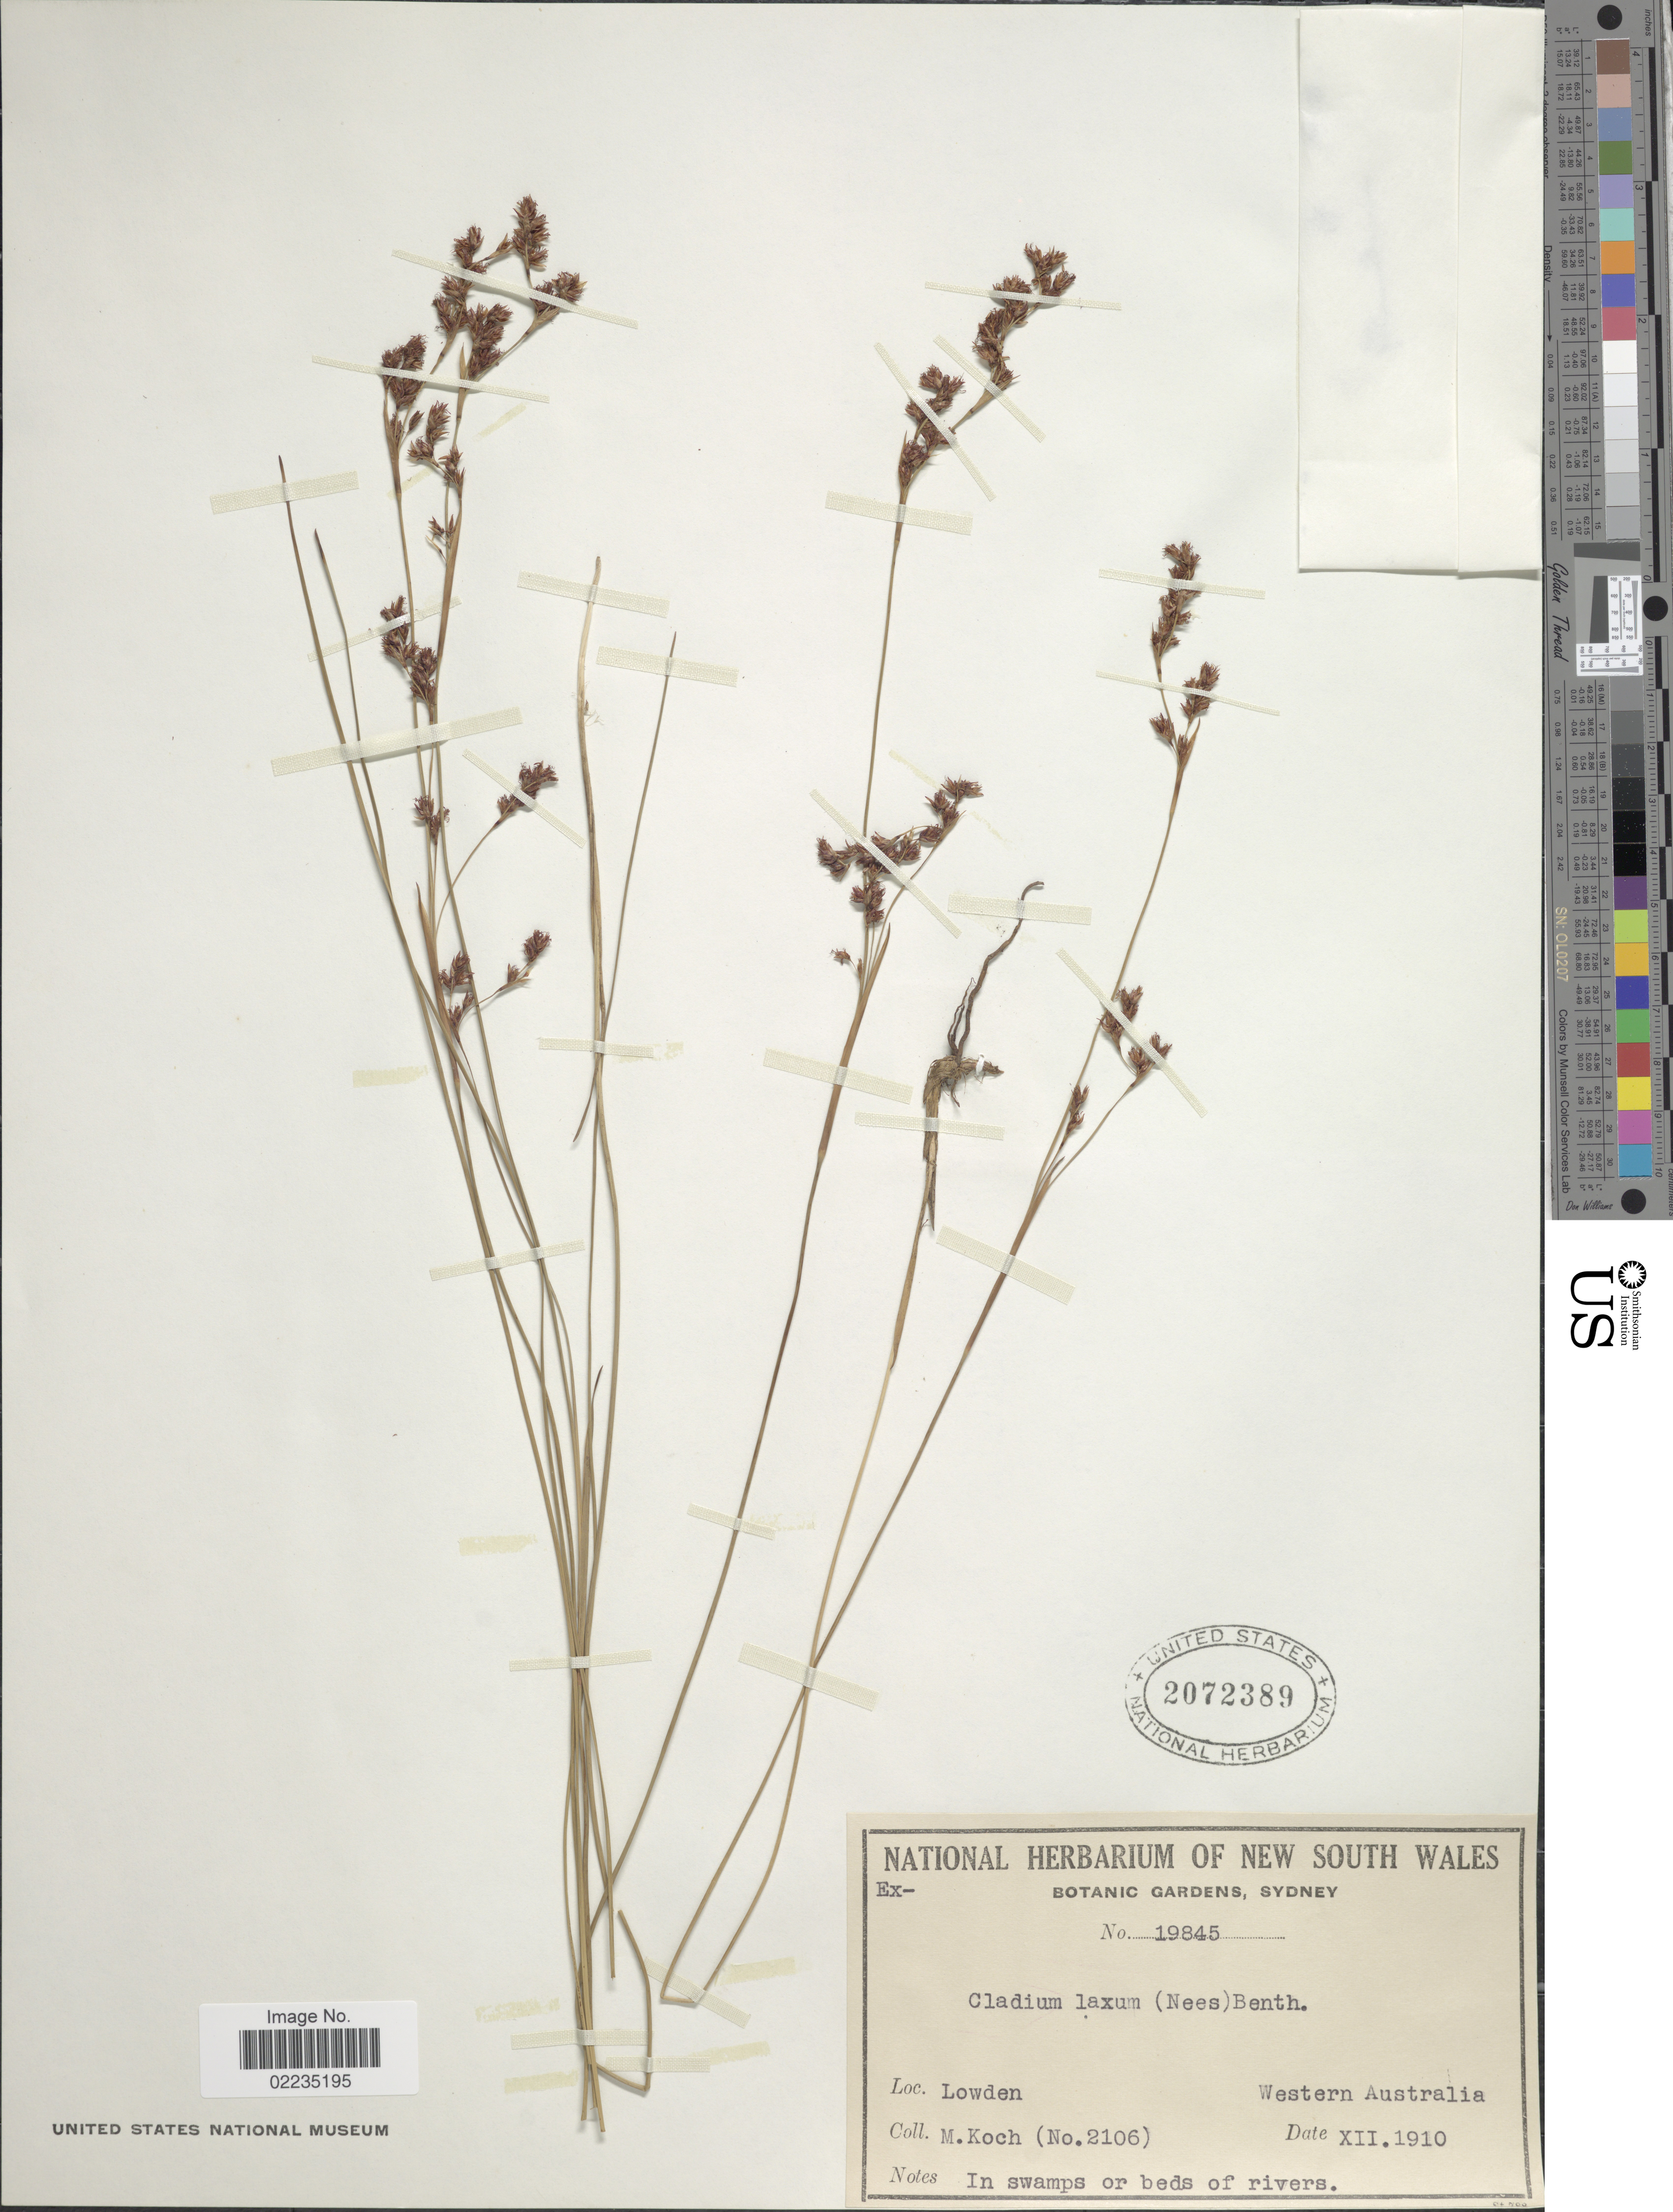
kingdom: Plantae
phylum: Tracheophyta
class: Liliopsida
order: Poales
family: Cyperaceae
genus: Machaerina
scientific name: Machaerina laxa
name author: (Nees) T. Koyama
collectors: M. Koch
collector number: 2106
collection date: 1910-12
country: Australia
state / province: Western Australia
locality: Lowden, Western Australia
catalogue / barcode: US 2072389